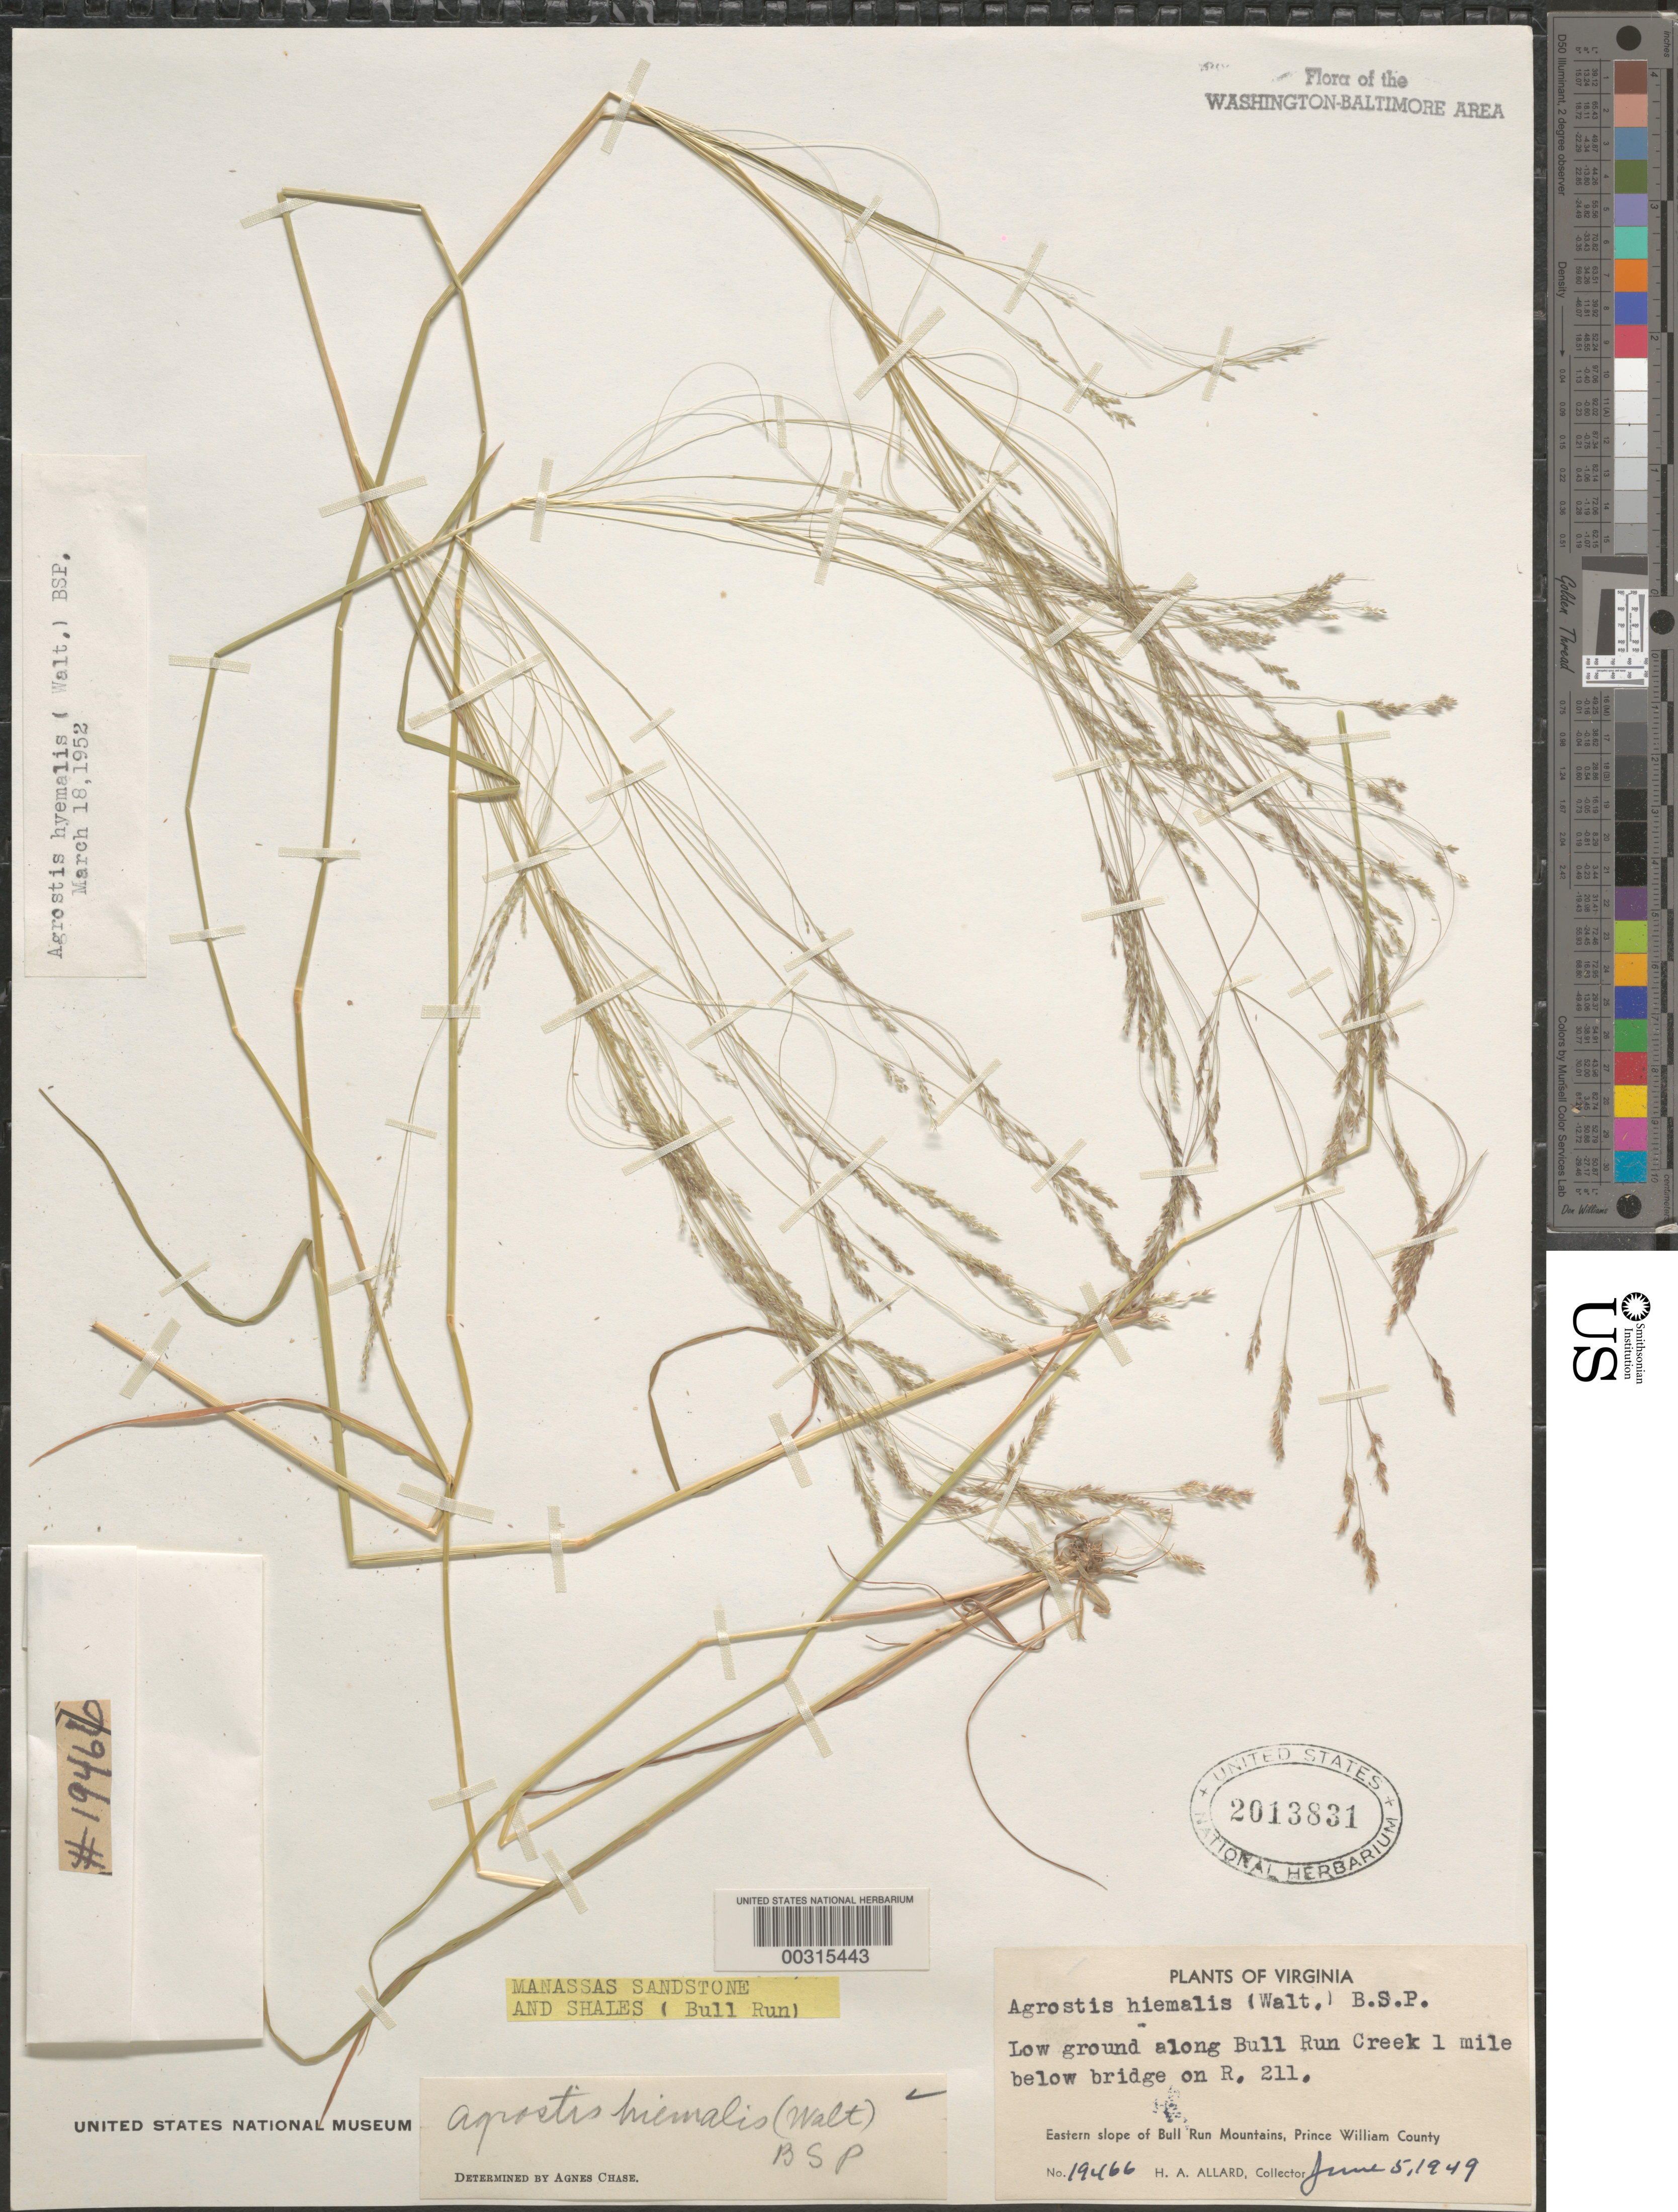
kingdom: Plantae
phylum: Tracheophyta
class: Liliopsida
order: Poales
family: Poaceae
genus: Agrostis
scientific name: Agrostis hyemalis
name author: (Walter) Britton et al.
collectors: H. A. Allard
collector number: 19466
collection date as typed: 05 Jun 1949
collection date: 1949-06-05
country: United States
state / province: Virginia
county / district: Prince William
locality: Bull Run Creek, below Bridge on Route 211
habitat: Low ground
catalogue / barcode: US 2013831